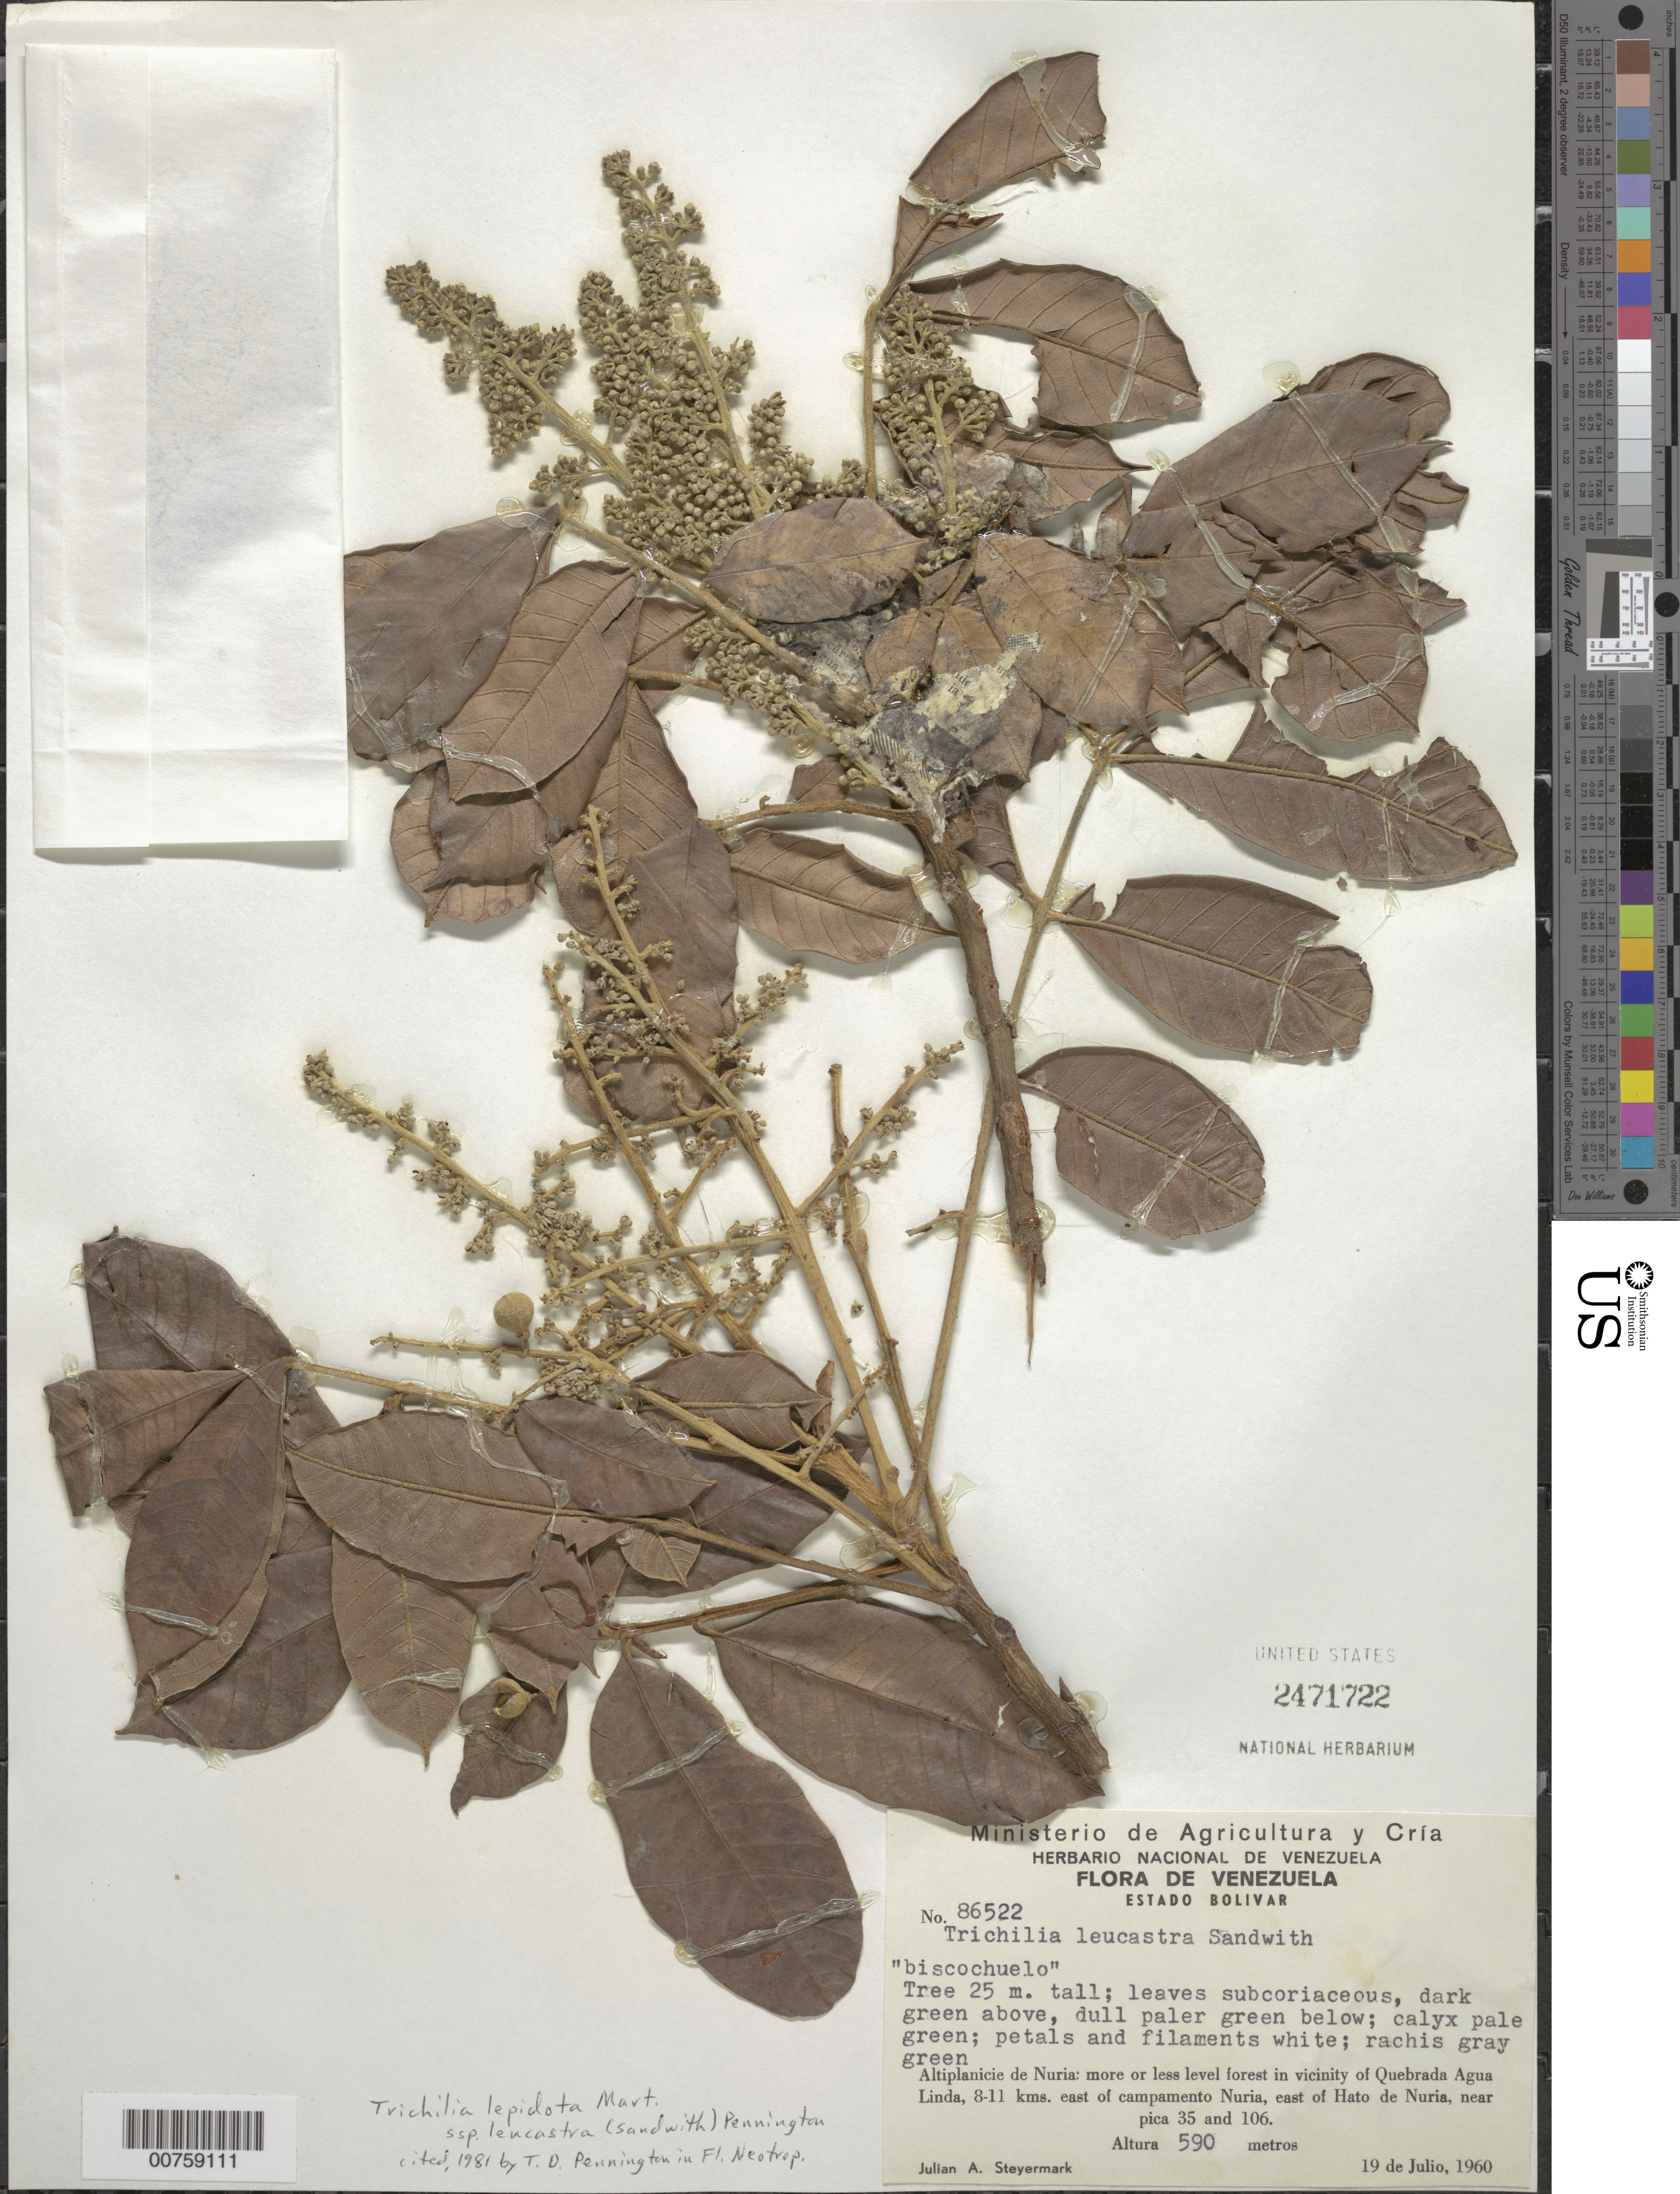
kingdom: Plantae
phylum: Tracheophyta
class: Magnoliopsida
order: Sapindales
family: Meliaceae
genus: Trichilia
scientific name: Trichilia lepidota subsp. leucastra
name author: (Sandwith) T.D. Penn.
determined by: Pennington, T. D., (K)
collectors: J. Steyermark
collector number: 86522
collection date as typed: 19-Jul-60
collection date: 1960-07-19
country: Venezuela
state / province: Bolívar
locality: Altiplanicie de Nuria, vicinity of Quebrada Agua Linda, 8-11 km E of camp Nuria, E of Hato de Nuria, near pica 35 and 106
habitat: Level forest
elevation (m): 518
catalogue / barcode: US 2471722